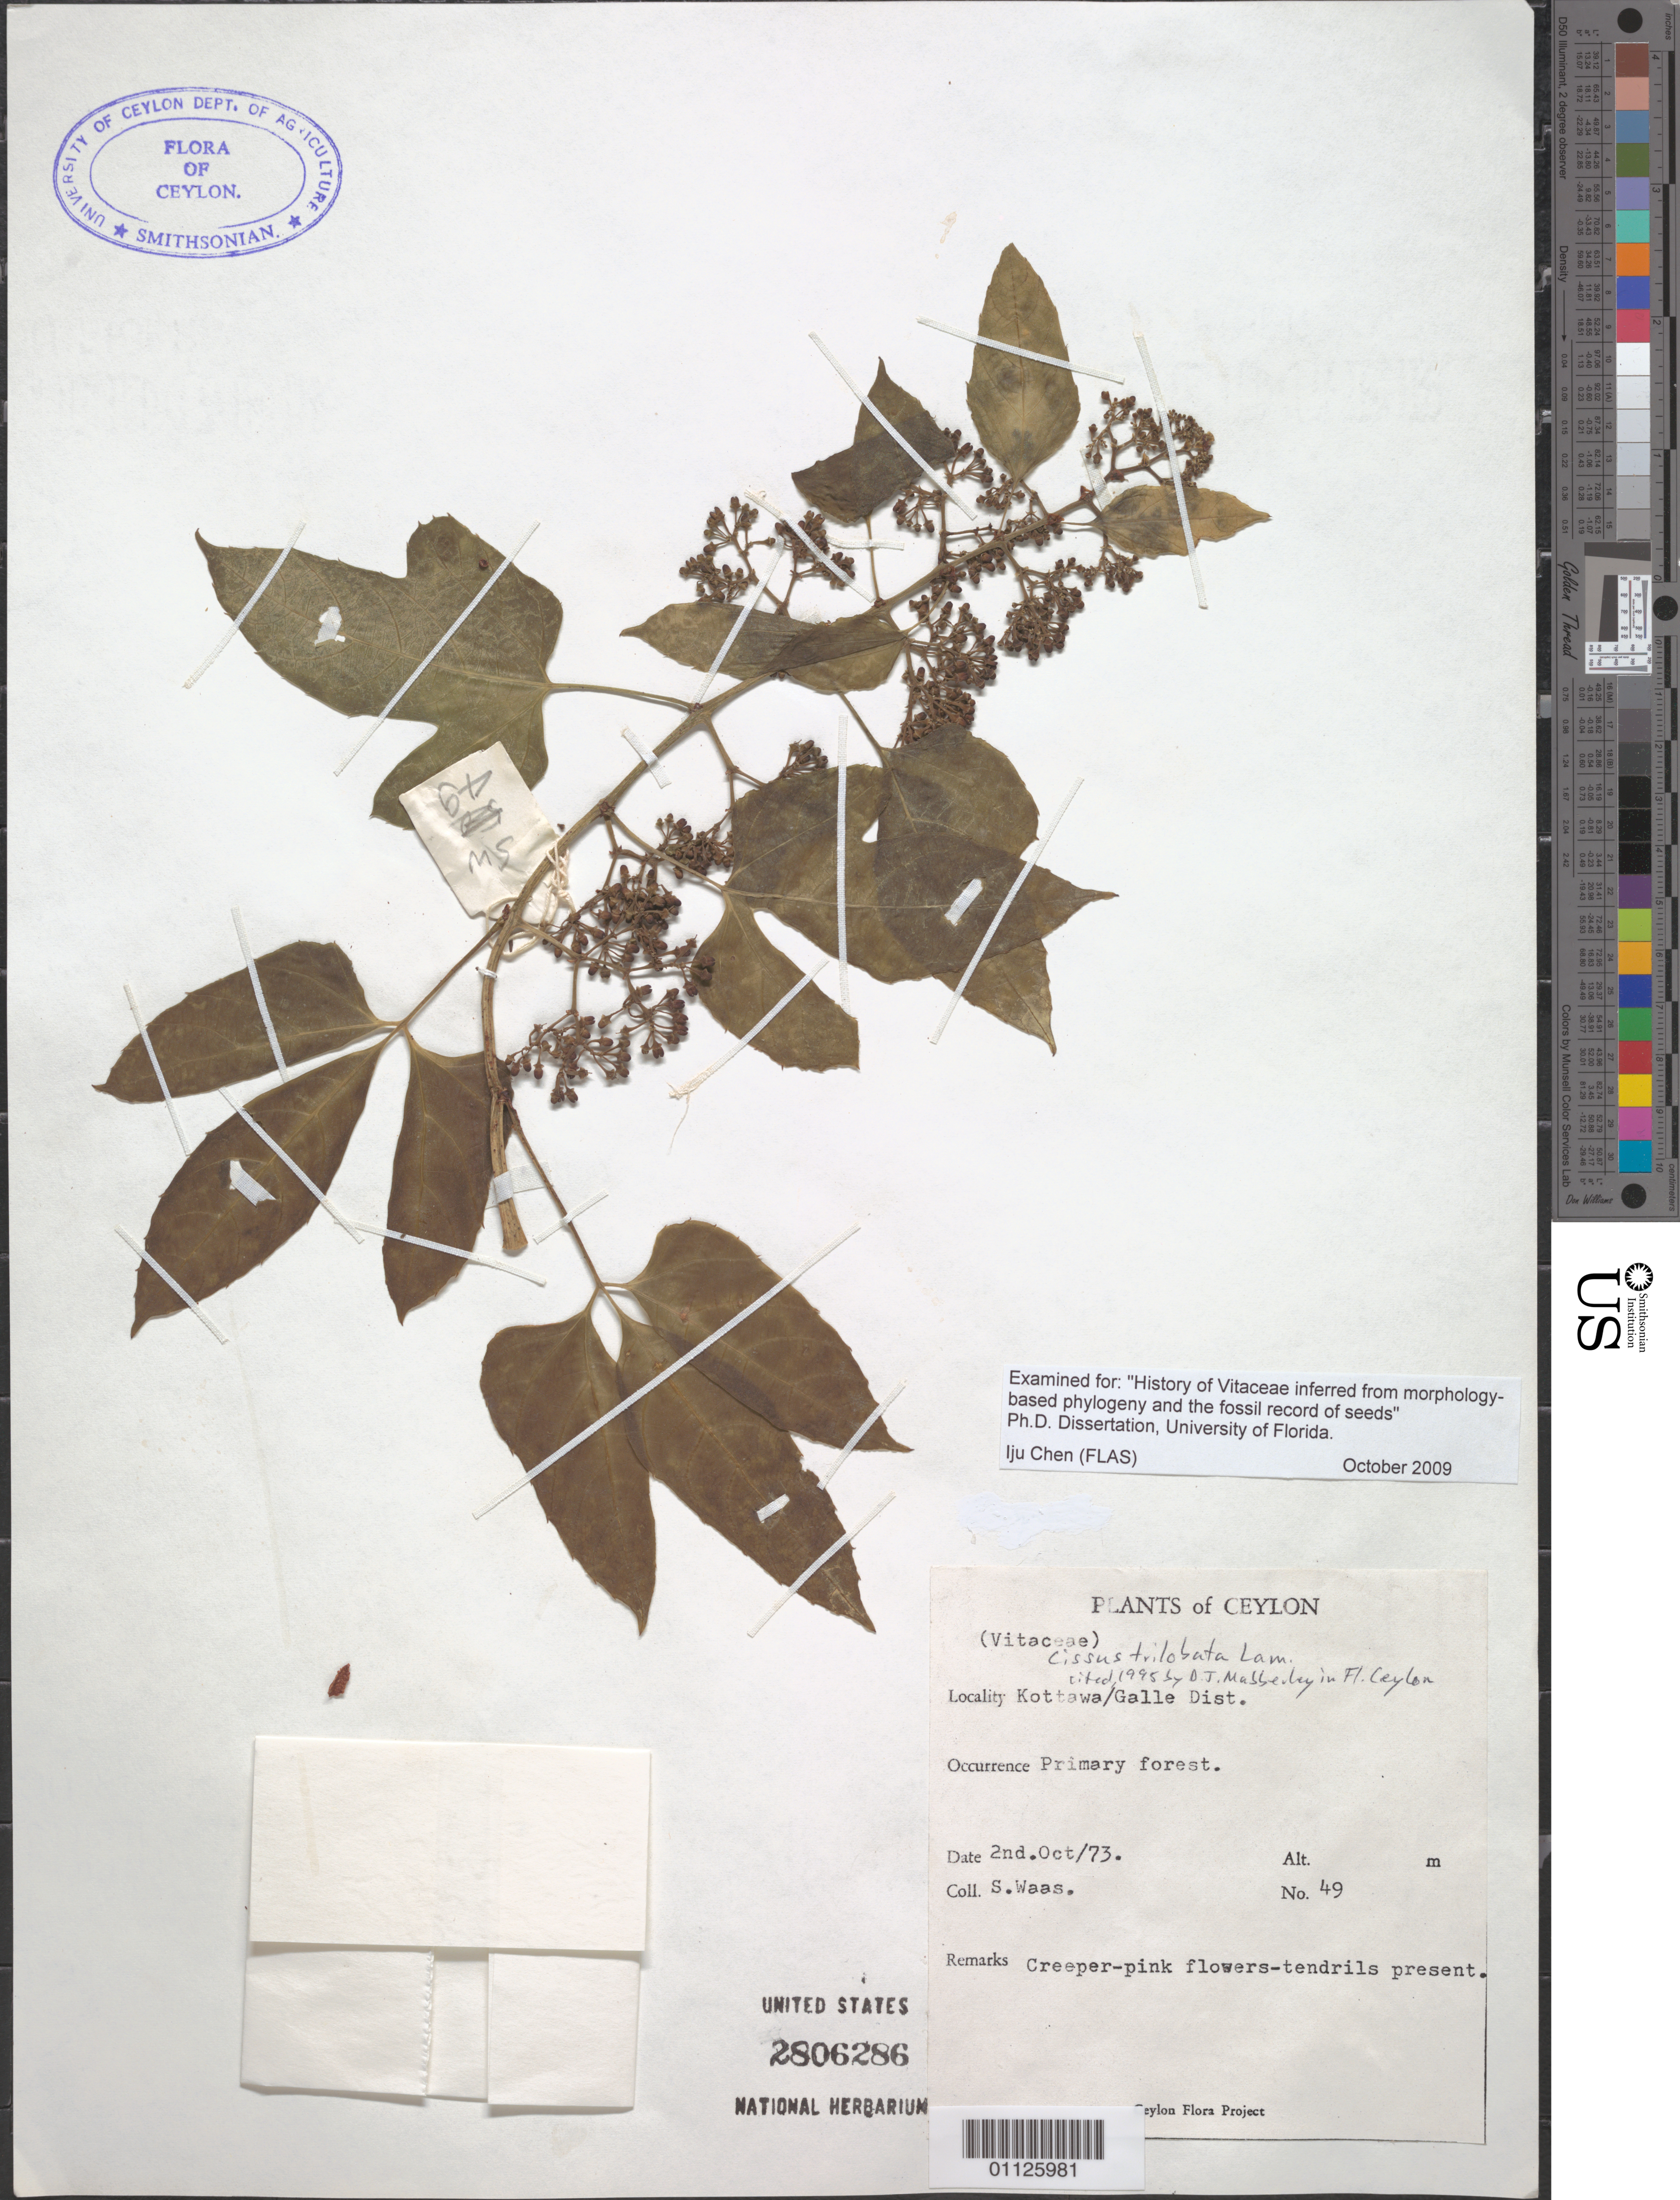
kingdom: Plantae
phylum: Tracheophyta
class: Magnoliopsida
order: Vitales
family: Vitaceae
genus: Cissus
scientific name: Cissus trilobata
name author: Lam.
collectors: S. Waas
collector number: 49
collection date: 1973-10-02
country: Sri Lanka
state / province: Southern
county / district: Galle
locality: Kottawa.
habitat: Primary forest.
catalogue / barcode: US 2806286